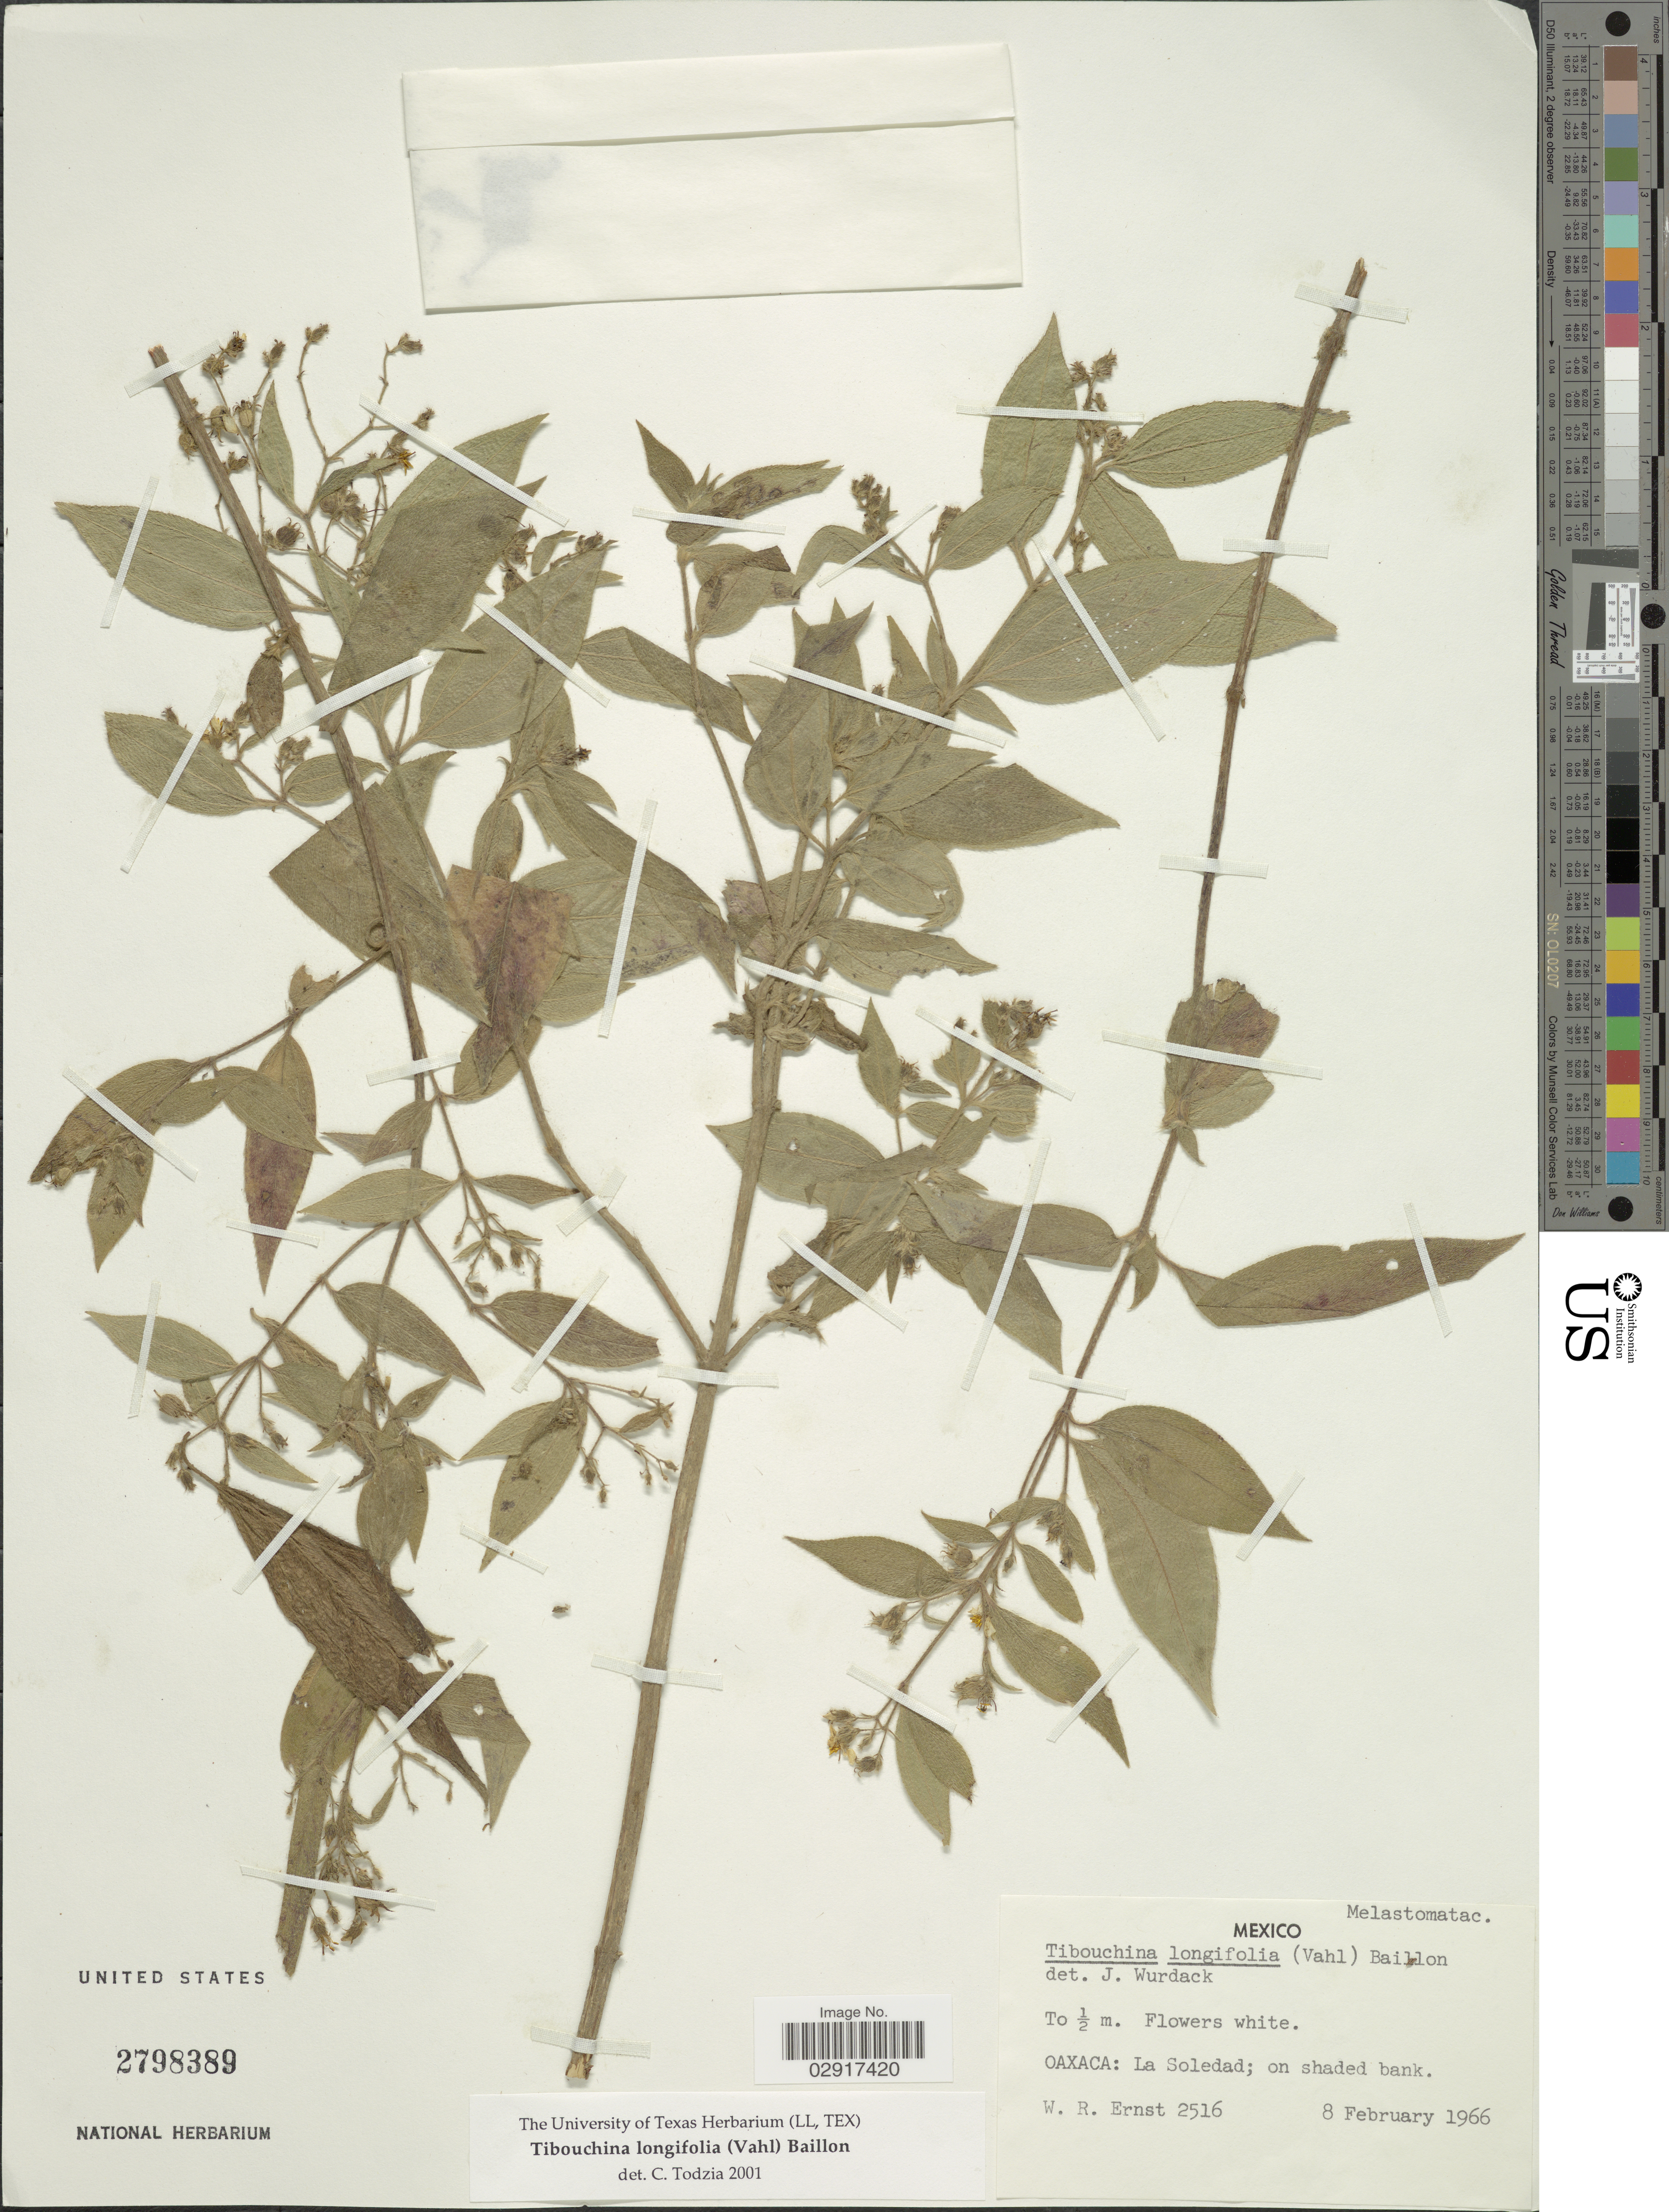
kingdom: Plantae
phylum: Tracheophyta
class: Magnoliopsida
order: Myrtales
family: Melastomataceae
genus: Chaetogastra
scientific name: Chaetogastra longifolia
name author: (Vahl) DC.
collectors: W. R. Ernst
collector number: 2516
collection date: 1966-02-08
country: Mexico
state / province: Oaxaca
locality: La Soledad.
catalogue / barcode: US 2798389